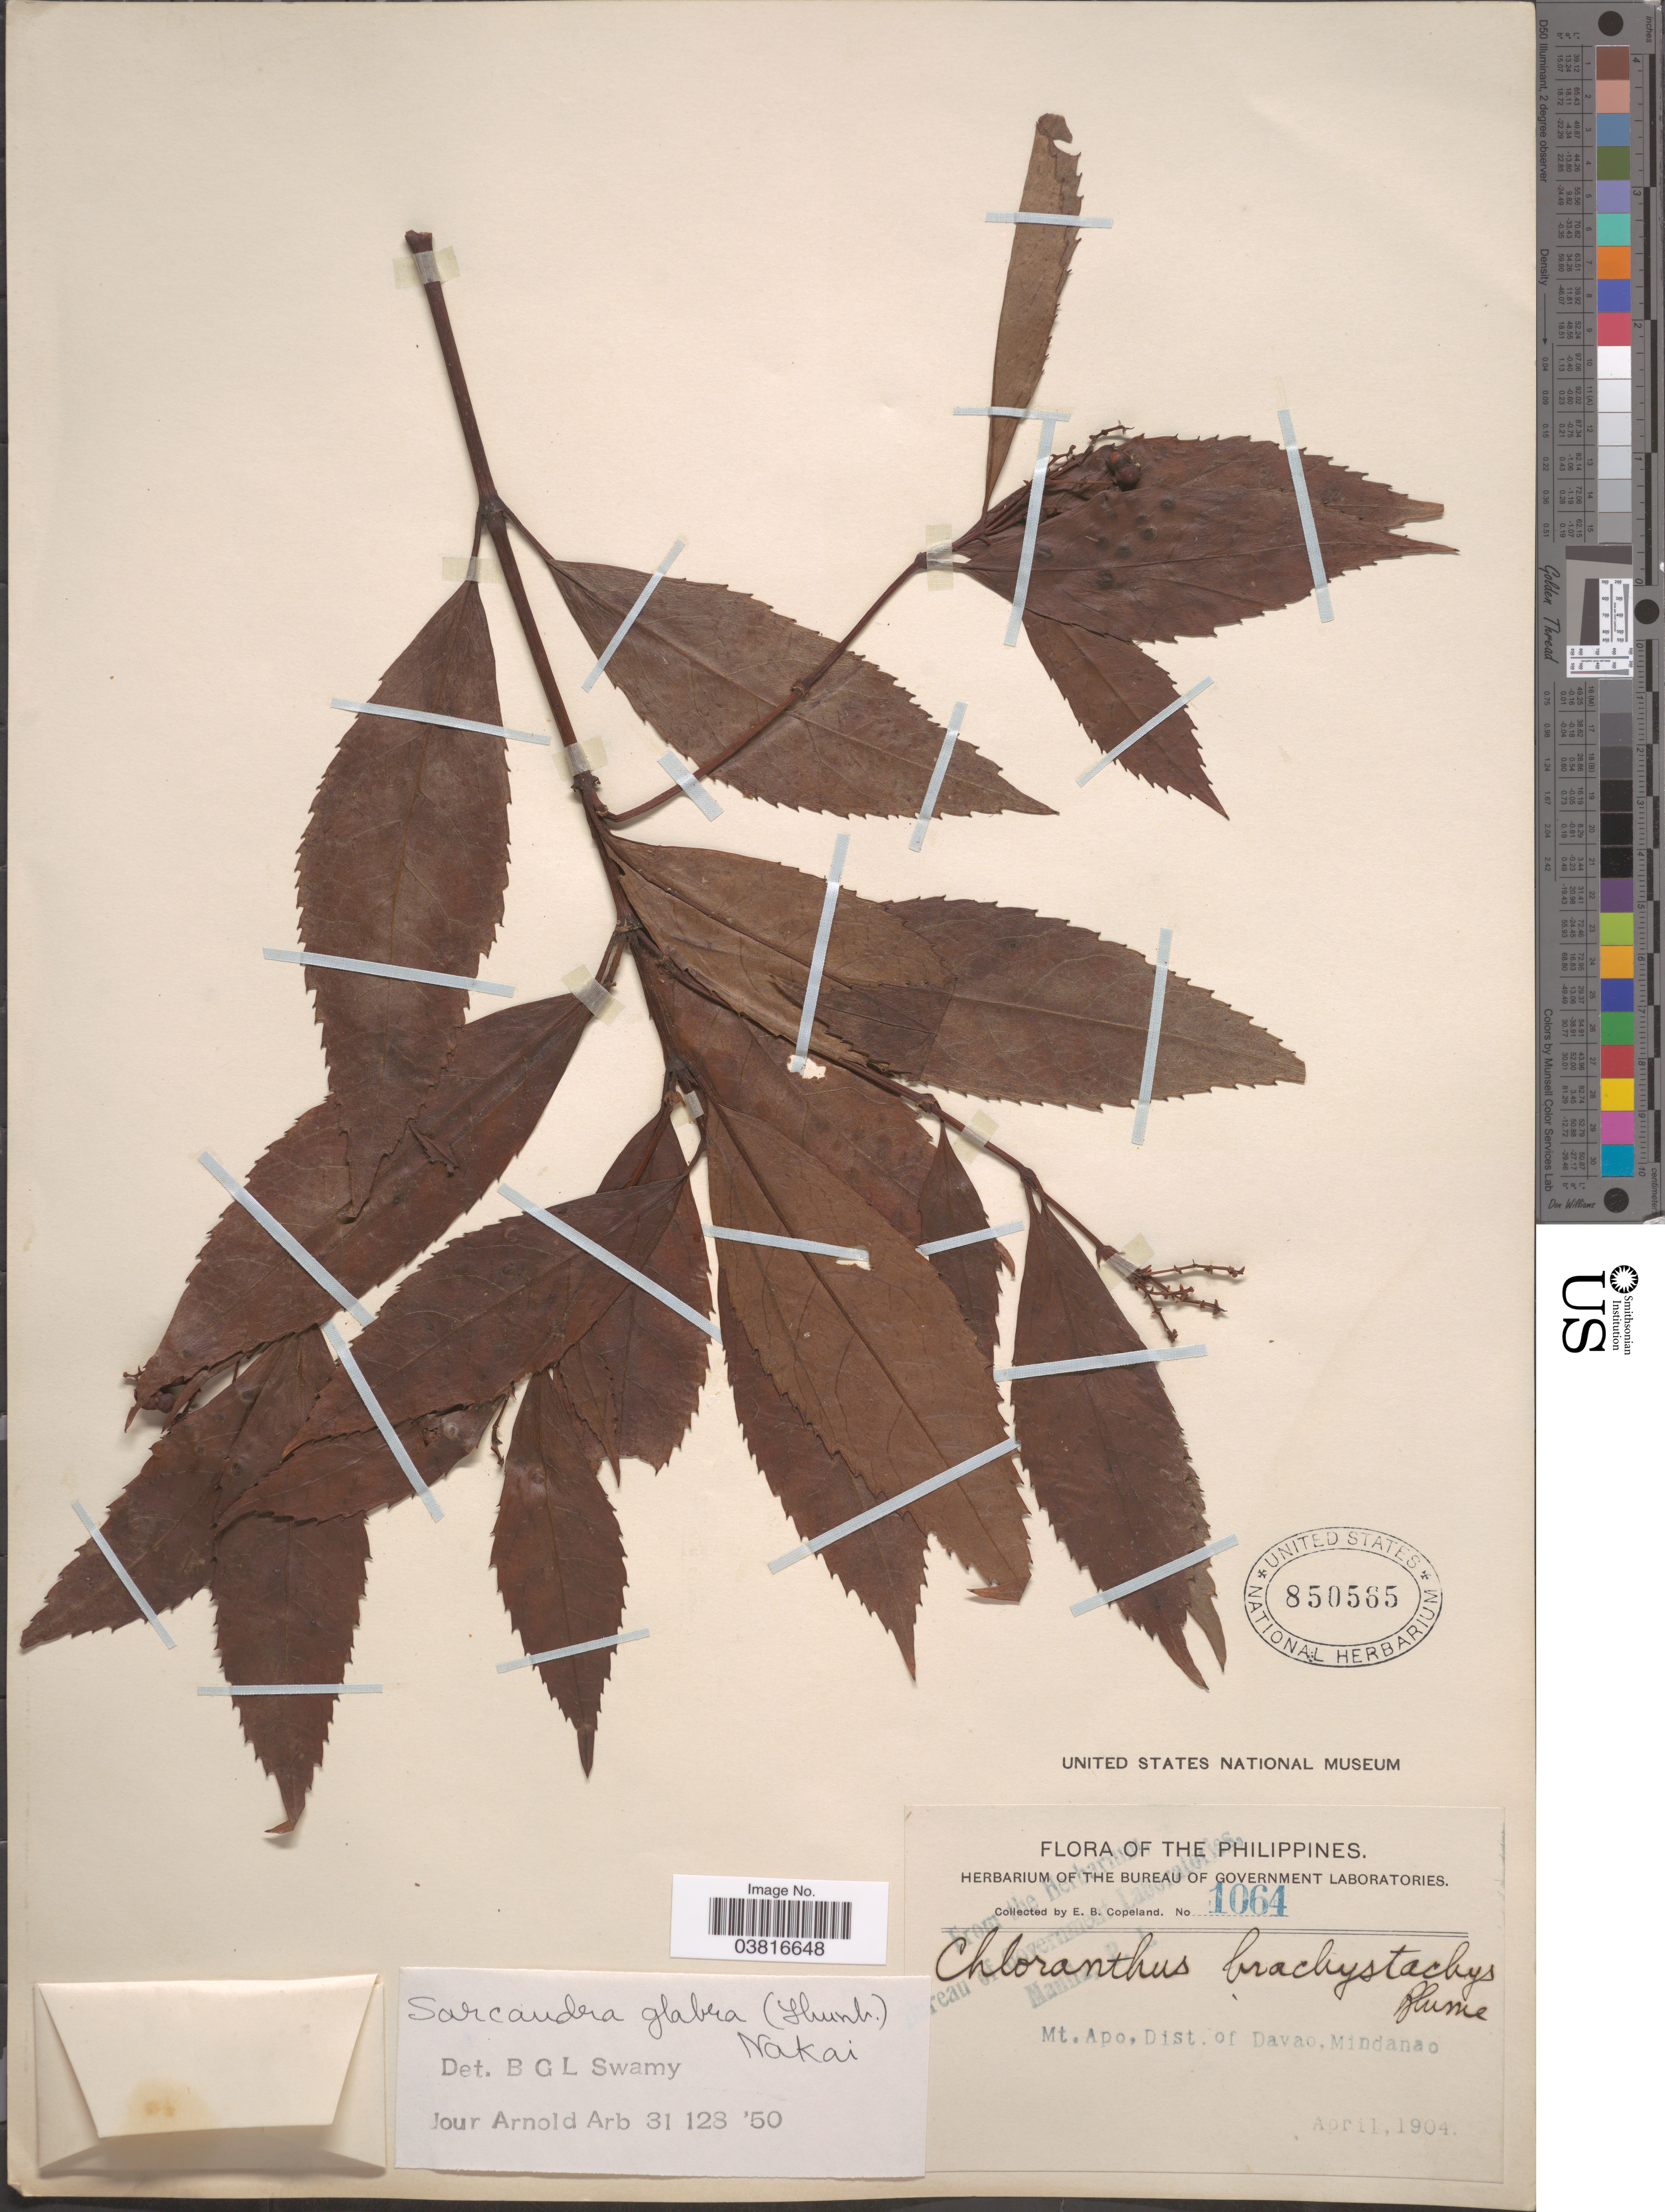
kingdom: Plantae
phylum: Tracheophyta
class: Magnoliopsida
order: Chloranthales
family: Chloranthaceae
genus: Sarcandra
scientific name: Sarcandra glabra subsp. brachystachys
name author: (Blume) Verdc.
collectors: E. B. Copeland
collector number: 1064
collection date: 1904-04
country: Philippines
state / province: Davao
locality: Mt. Apo, Dist. of Davao, Mindanao.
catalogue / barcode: US 850565